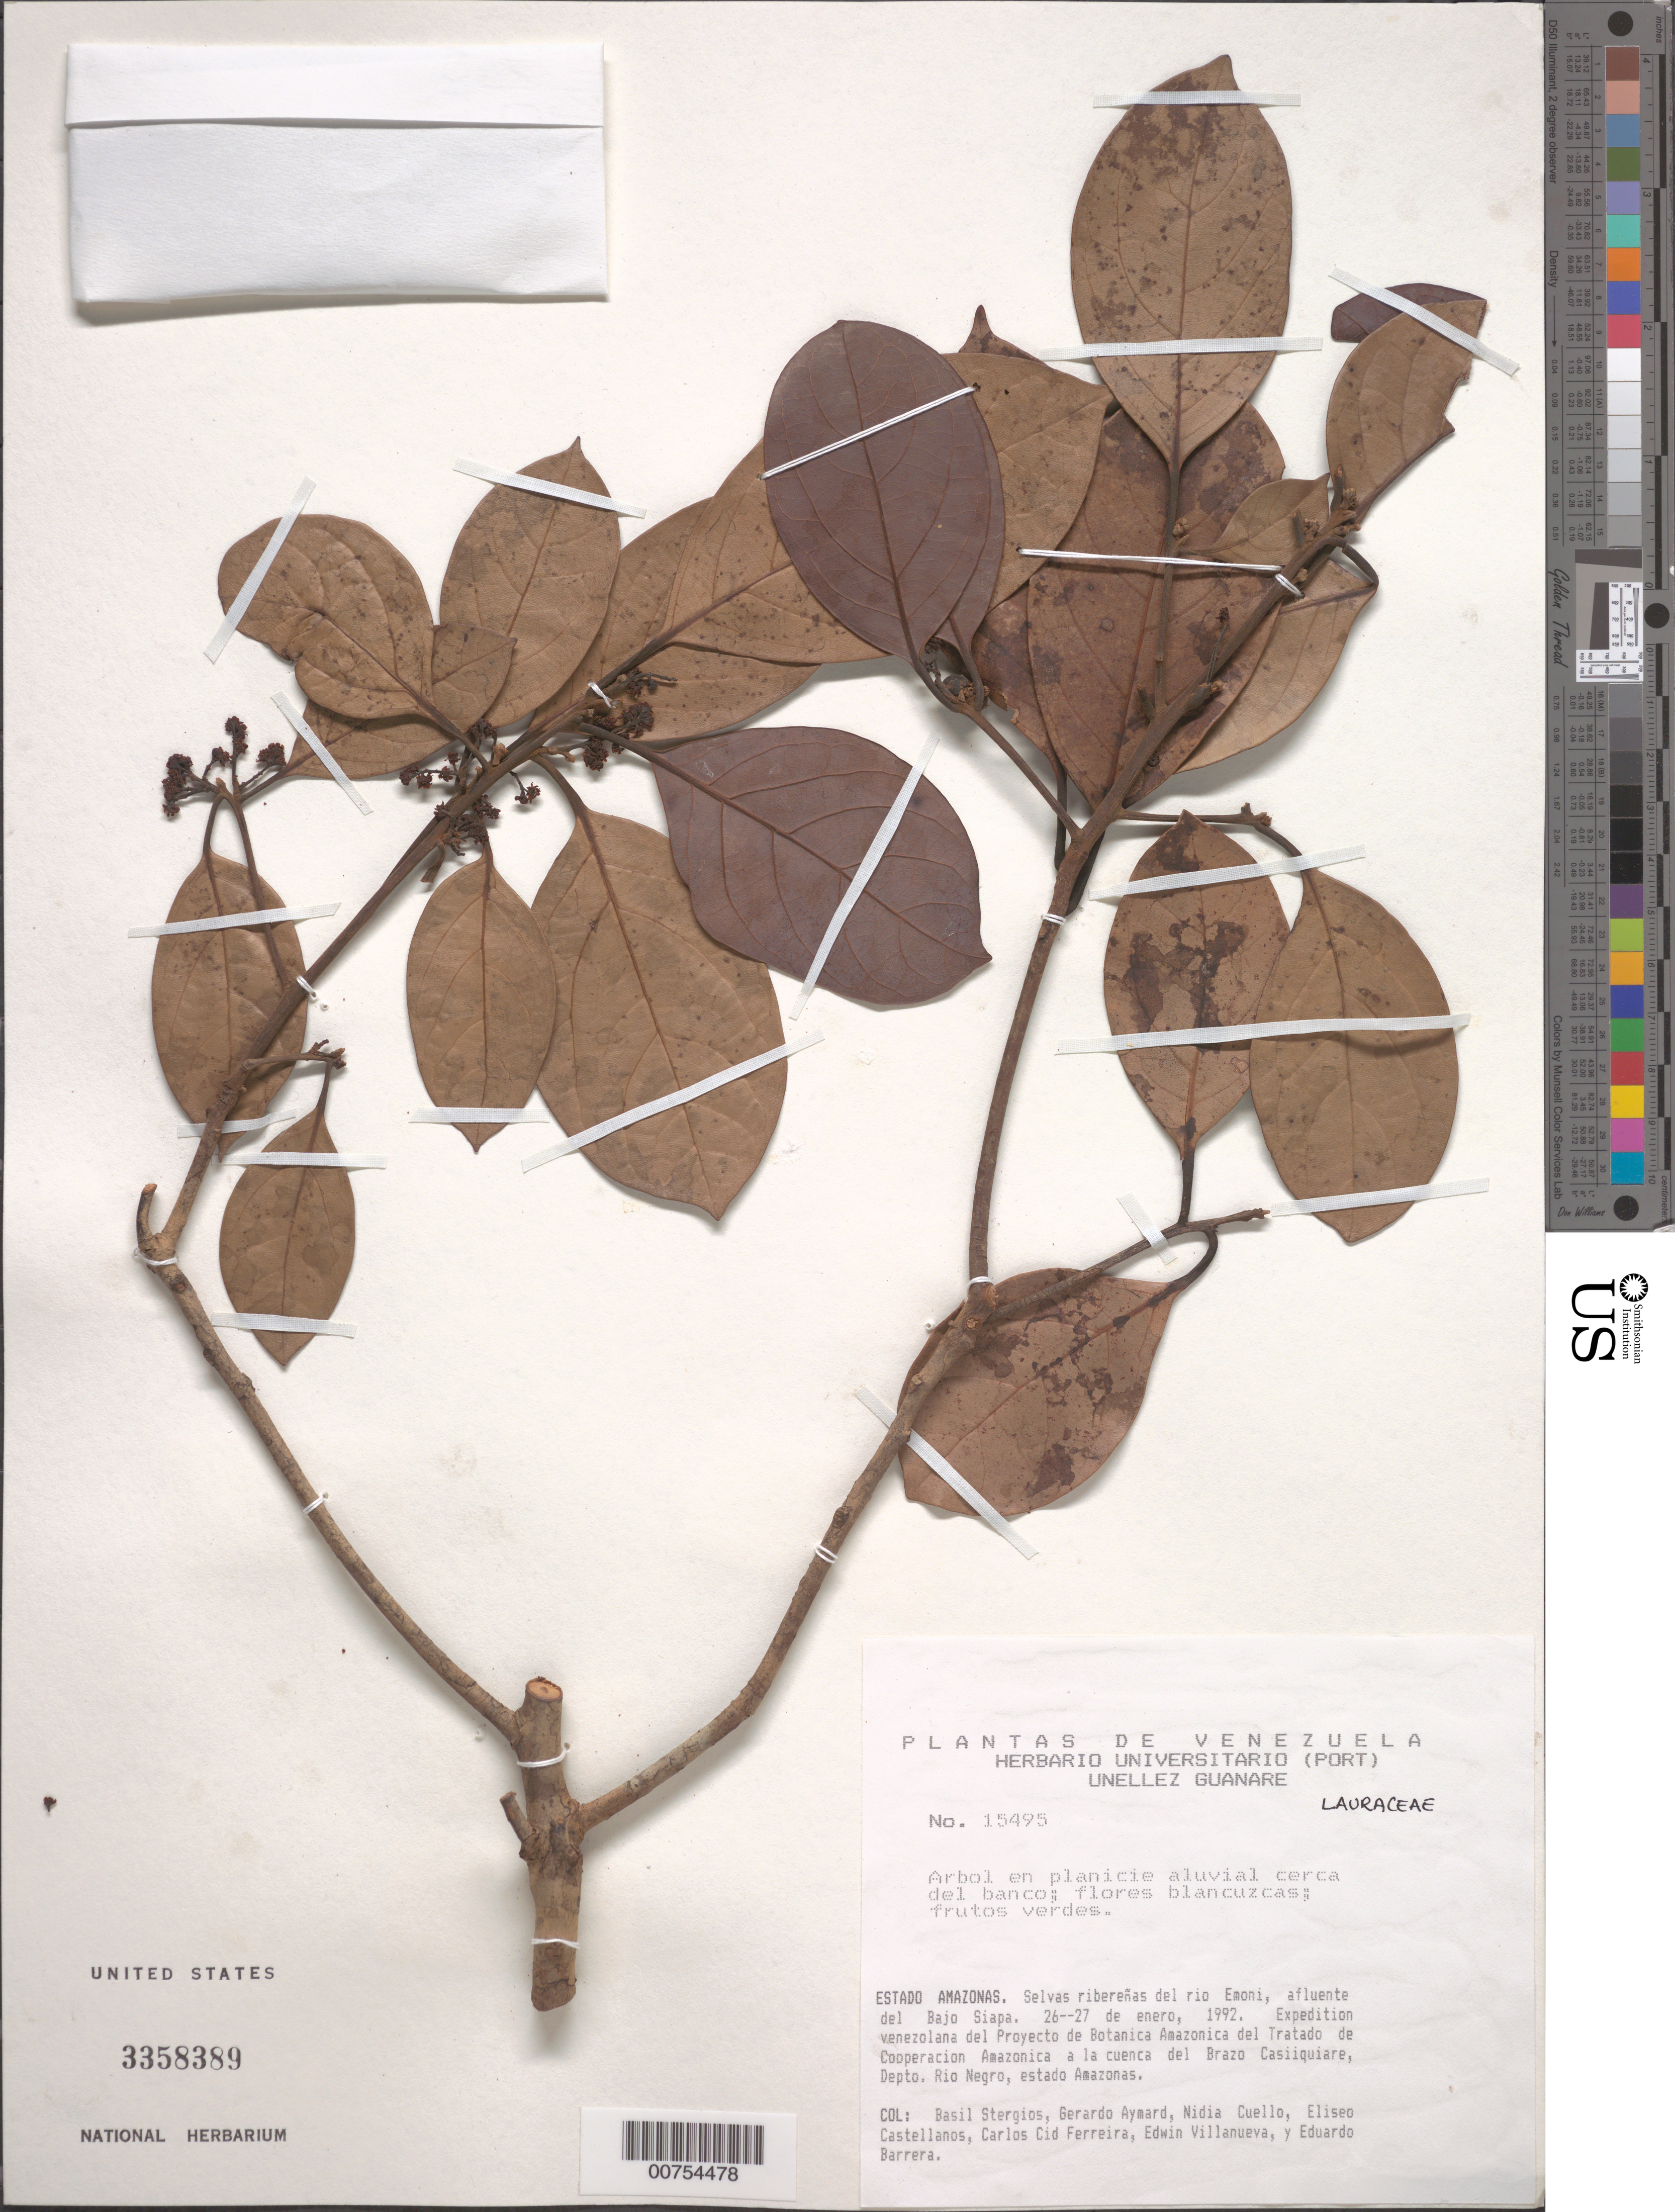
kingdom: Plantae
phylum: Tracheophyta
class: Magnoliopsida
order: Laurales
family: Lauraceae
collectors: B. G. Stergios, G. A. Aymard, N. L. Cuello, E. Castellanos, C. A. Cid Ferreira, E. Villanueva & E. Barrera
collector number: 15495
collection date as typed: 26-Jan-92 to 27-Jan-92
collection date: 1992-01-26/1992-01-27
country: Venezuela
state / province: Amazonas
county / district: Río Negro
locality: Río Emoni, afluente del Bajo Siapa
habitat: Selvas ribernas; en plancie aluvial cerca del banco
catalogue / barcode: US 3358389